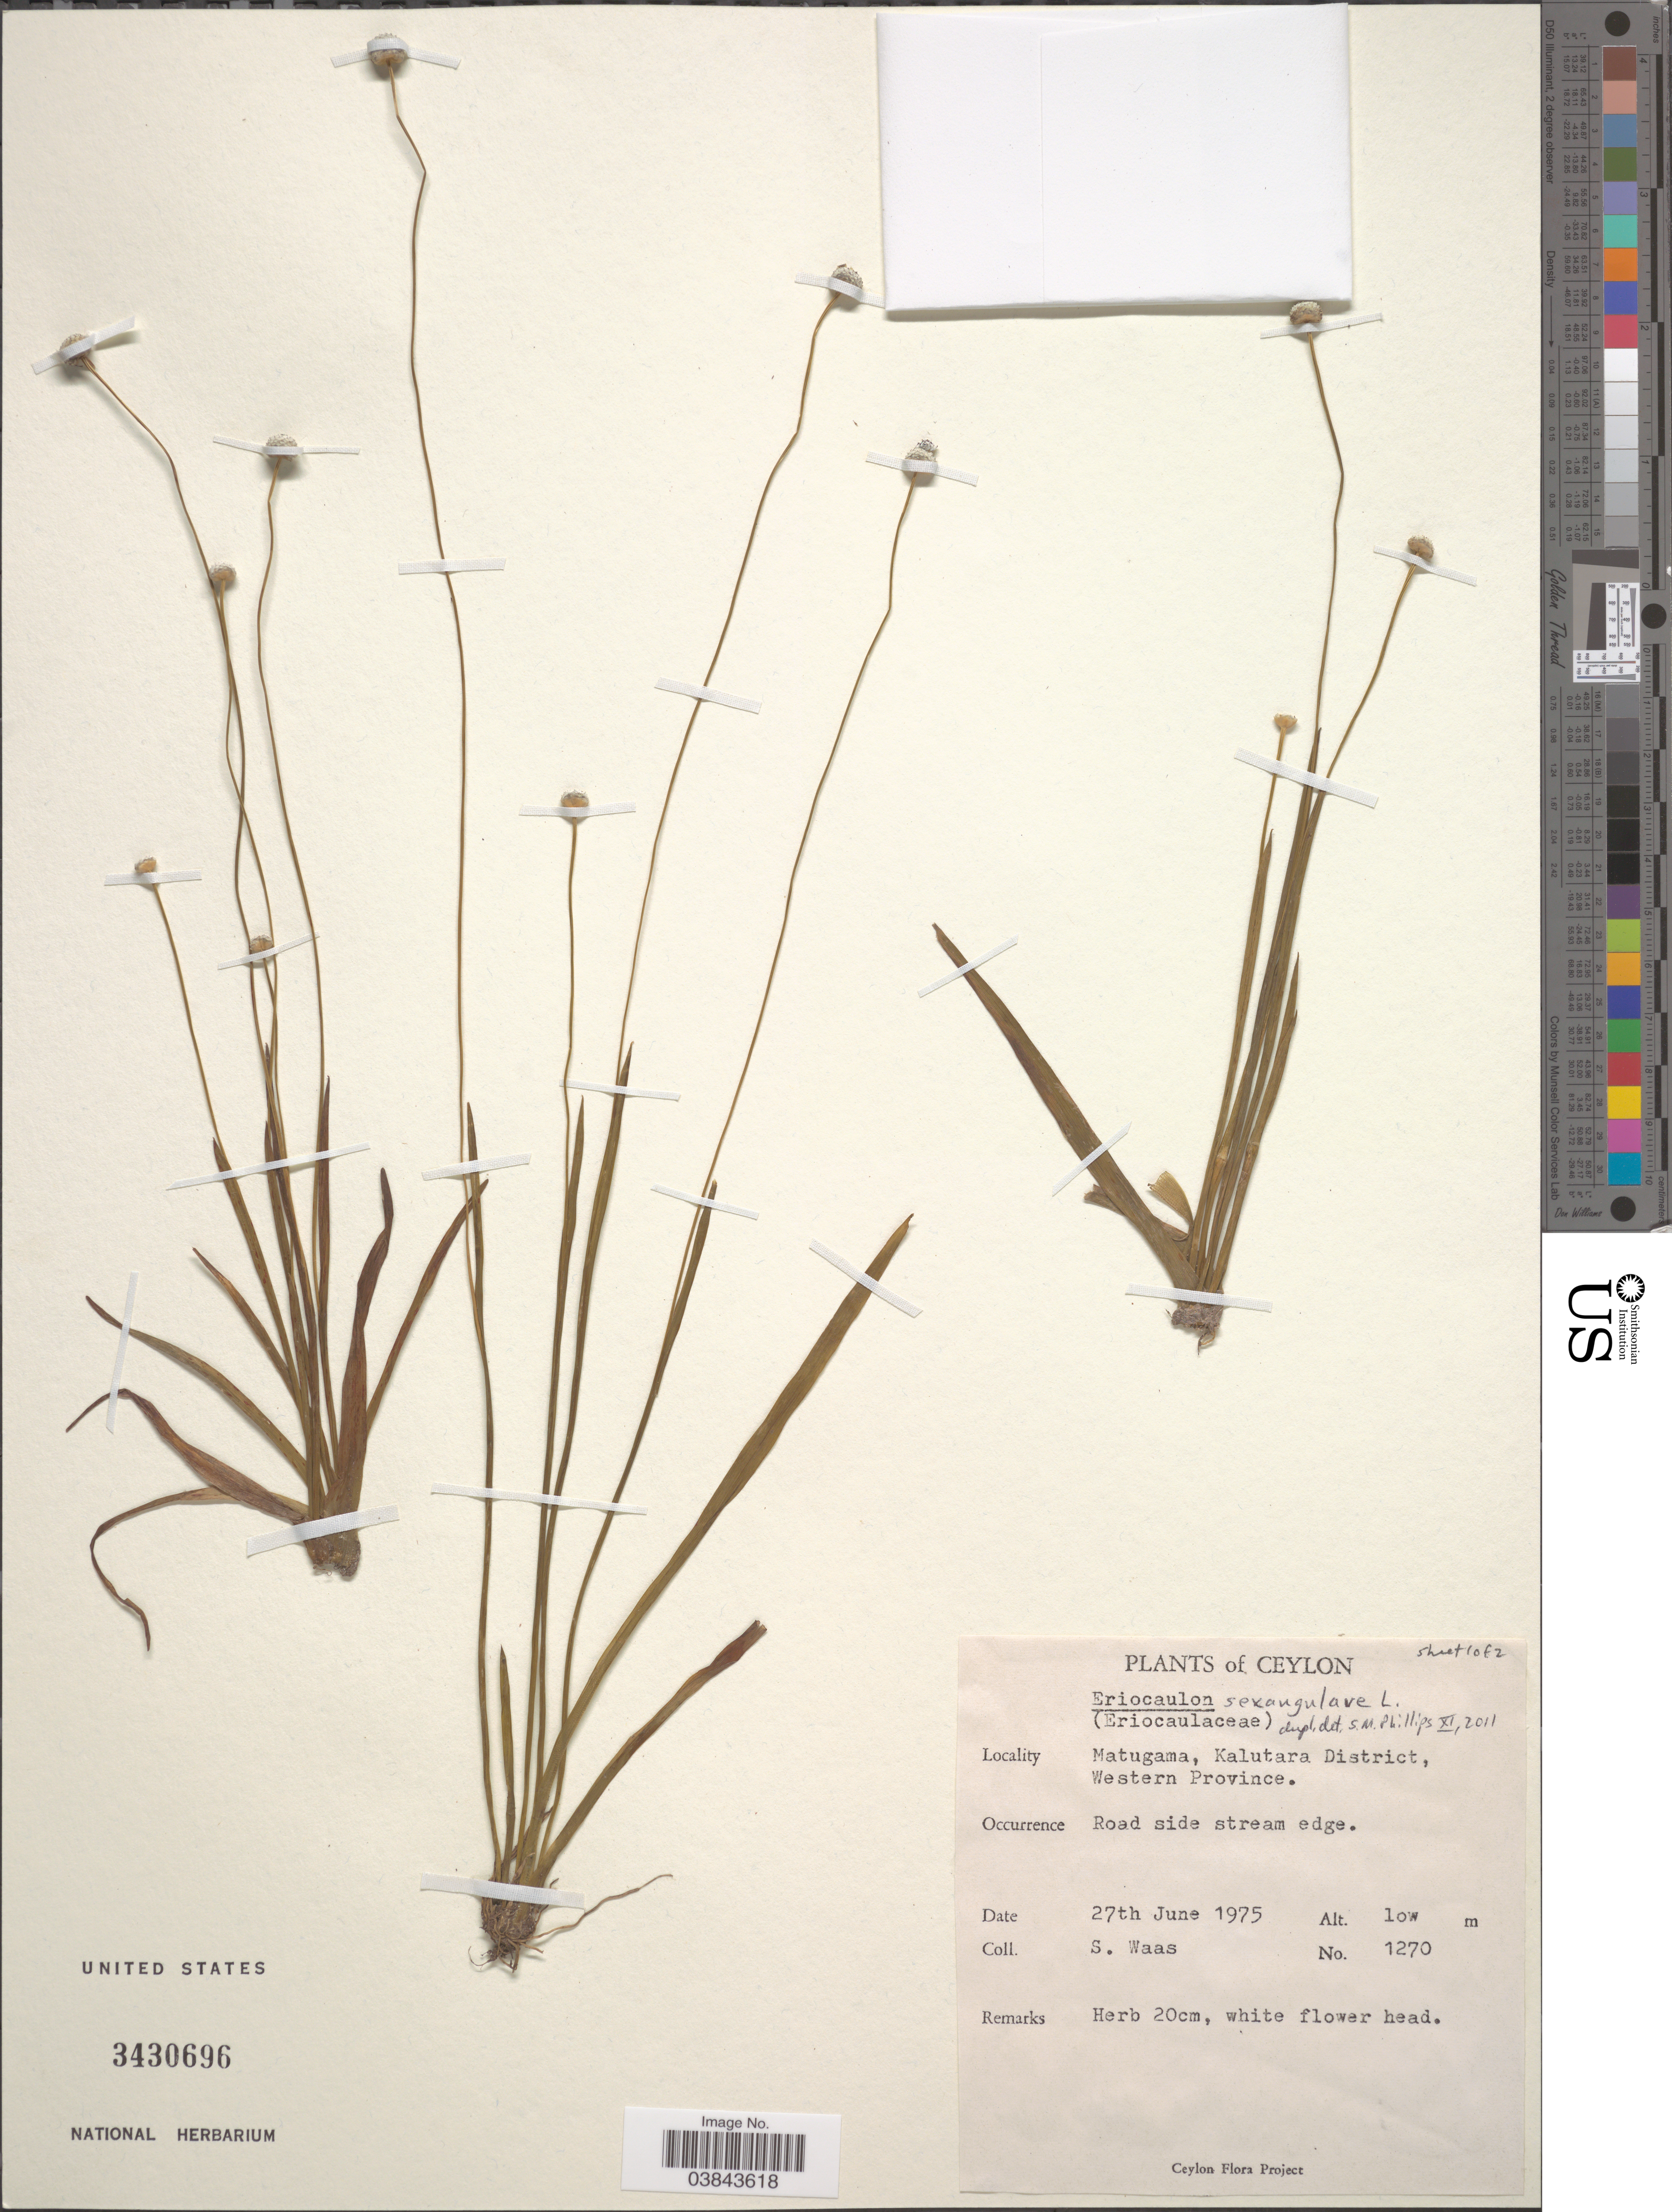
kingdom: Plantae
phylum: Tracheophyta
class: Liliopsida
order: Poales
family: Eriocaulaceae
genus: Eriocaulon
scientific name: Eriocaulon sexangulare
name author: L.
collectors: S. Waas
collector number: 1270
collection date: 1975-06-27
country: Sri Lanka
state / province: Western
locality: Ceylon. Matugama, Kalutara District.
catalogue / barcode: US 3430696